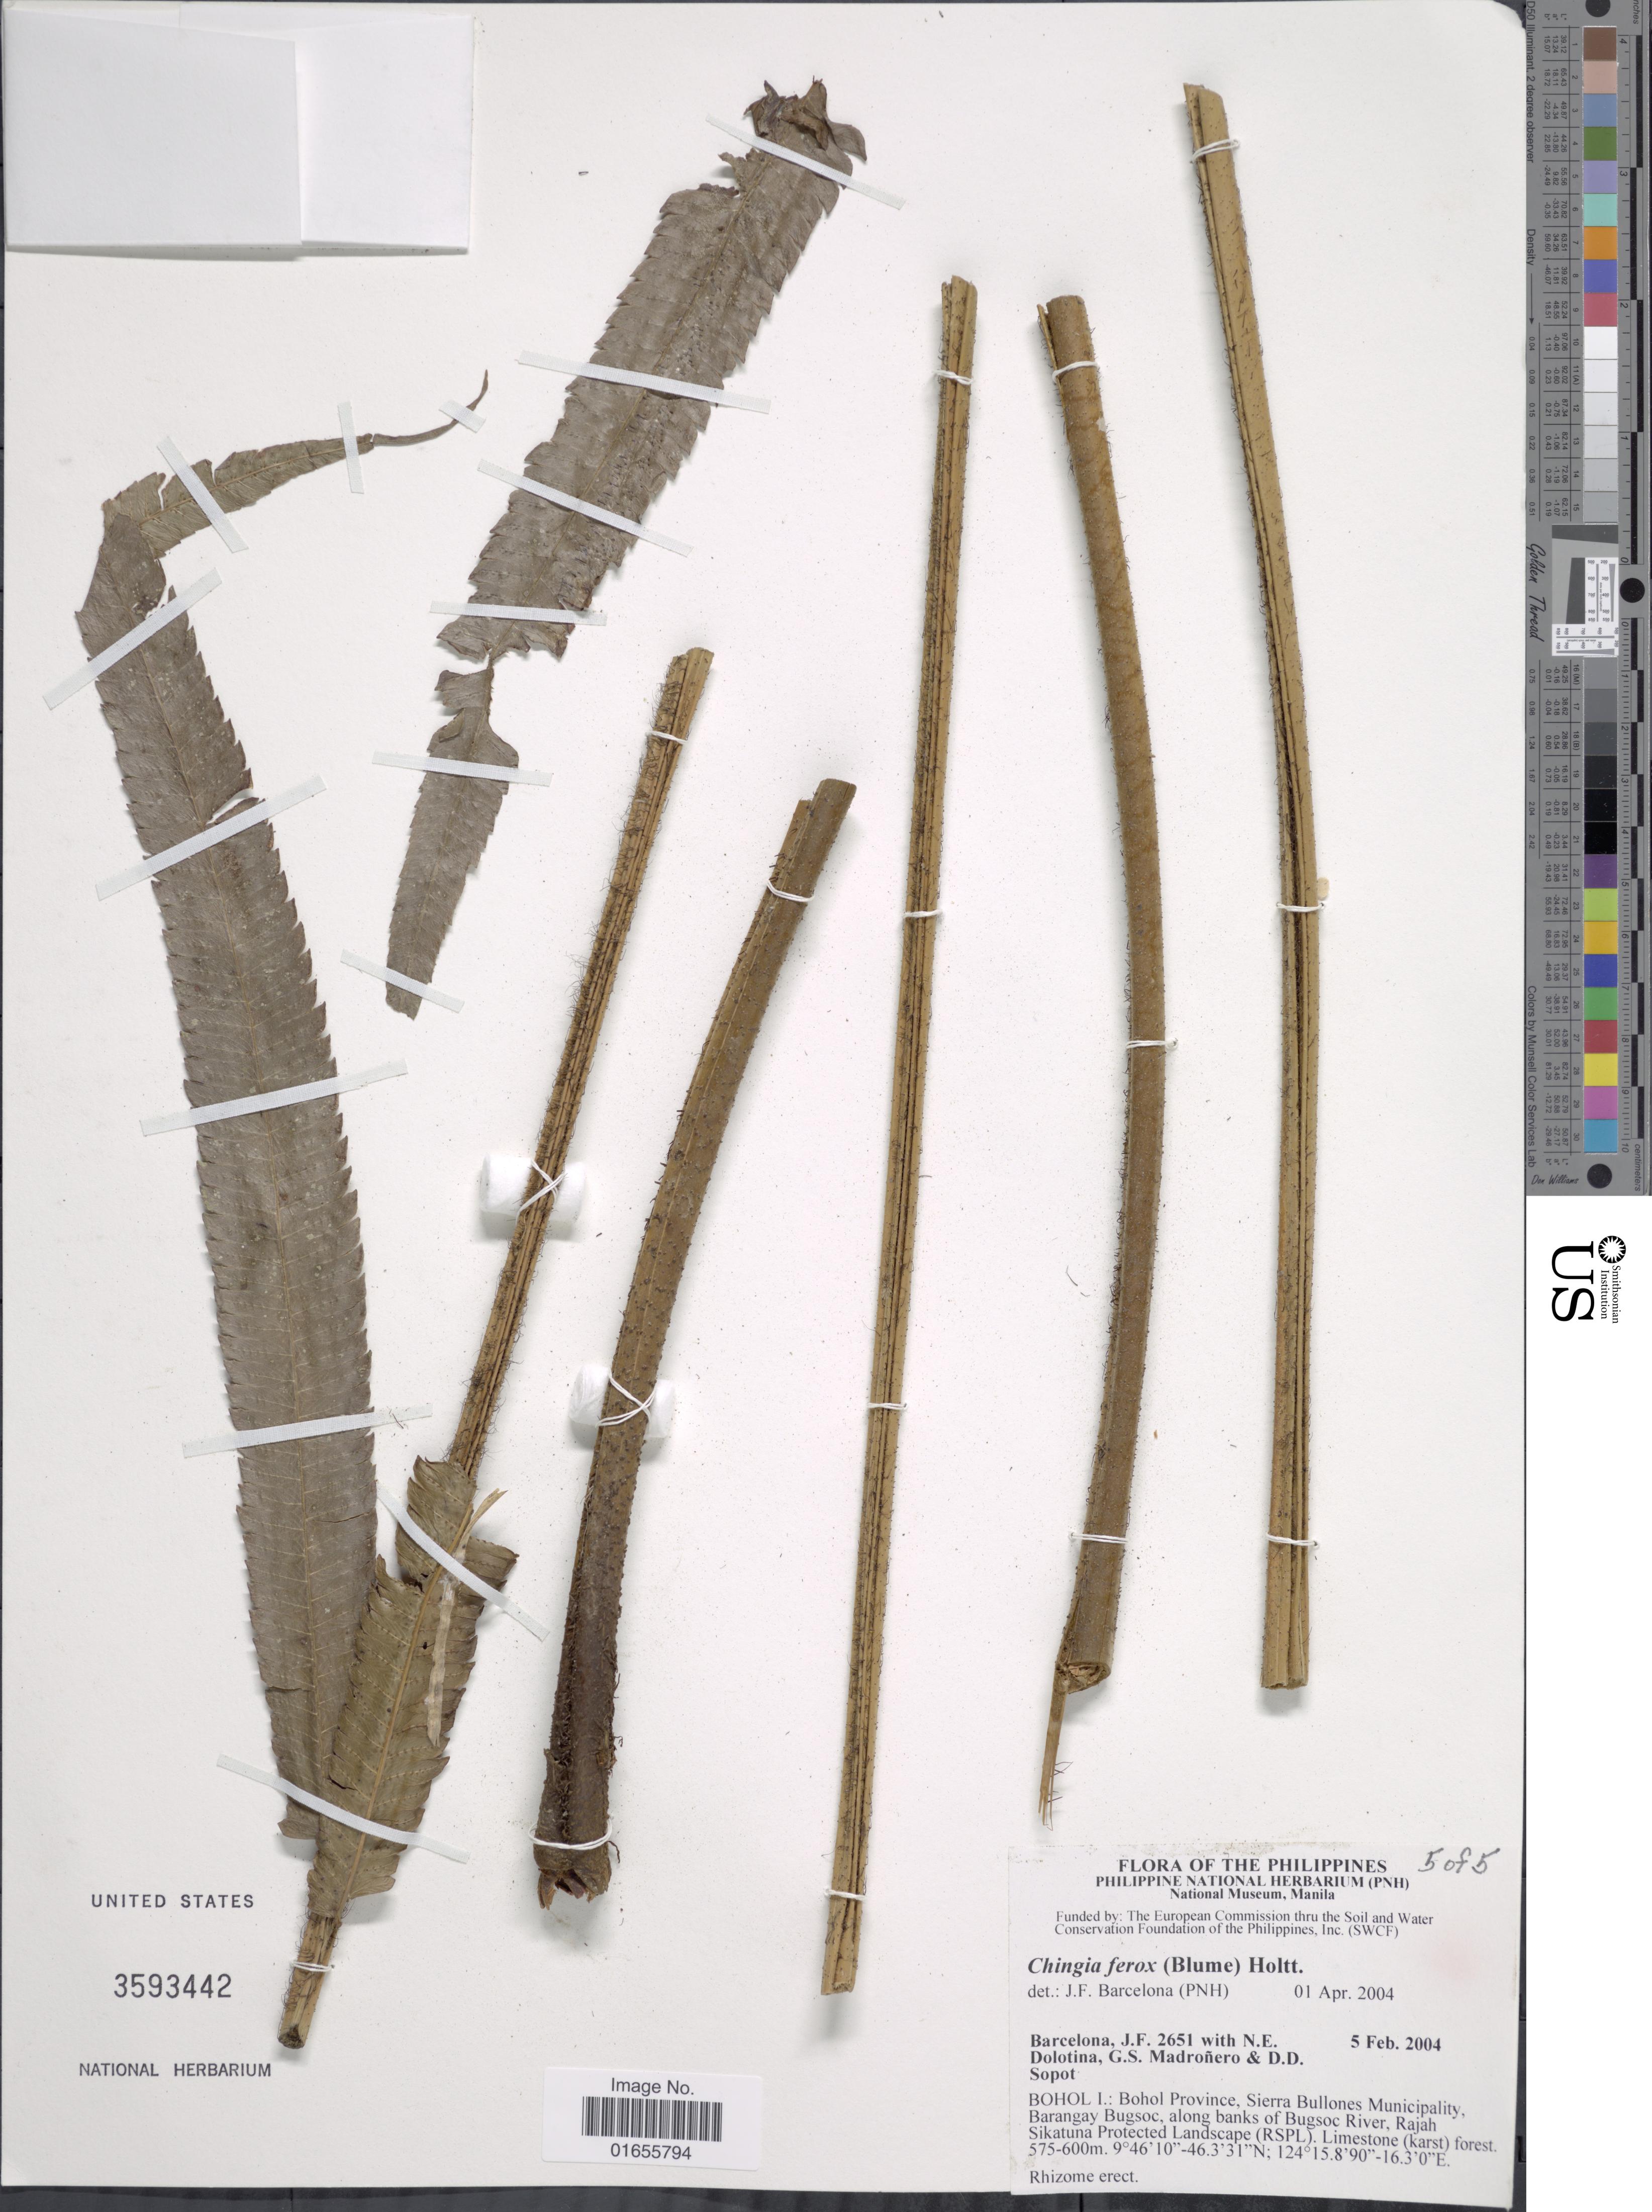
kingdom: Plantae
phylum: Tracheophyta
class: Polypodiopsida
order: Polypodiales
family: Thelypteridaceae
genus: Chingia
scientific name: Chingia ferox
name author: (Blume) Holttum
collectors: J. F. Barcelona, N. Dolotina, D. Sopot & D. Sopot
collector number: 2651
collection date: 2004-02-05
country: Philippines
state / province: Central Visayas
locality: Bohol I: Bohol Province, Sierra Bullones Municipality, Barangay Bugsoc, along banks of Bugsoc River, Rajah Sikatuna Protected Landscape (RSPL). Limestone (karst) forest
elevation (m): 575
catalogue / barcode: US 3593442